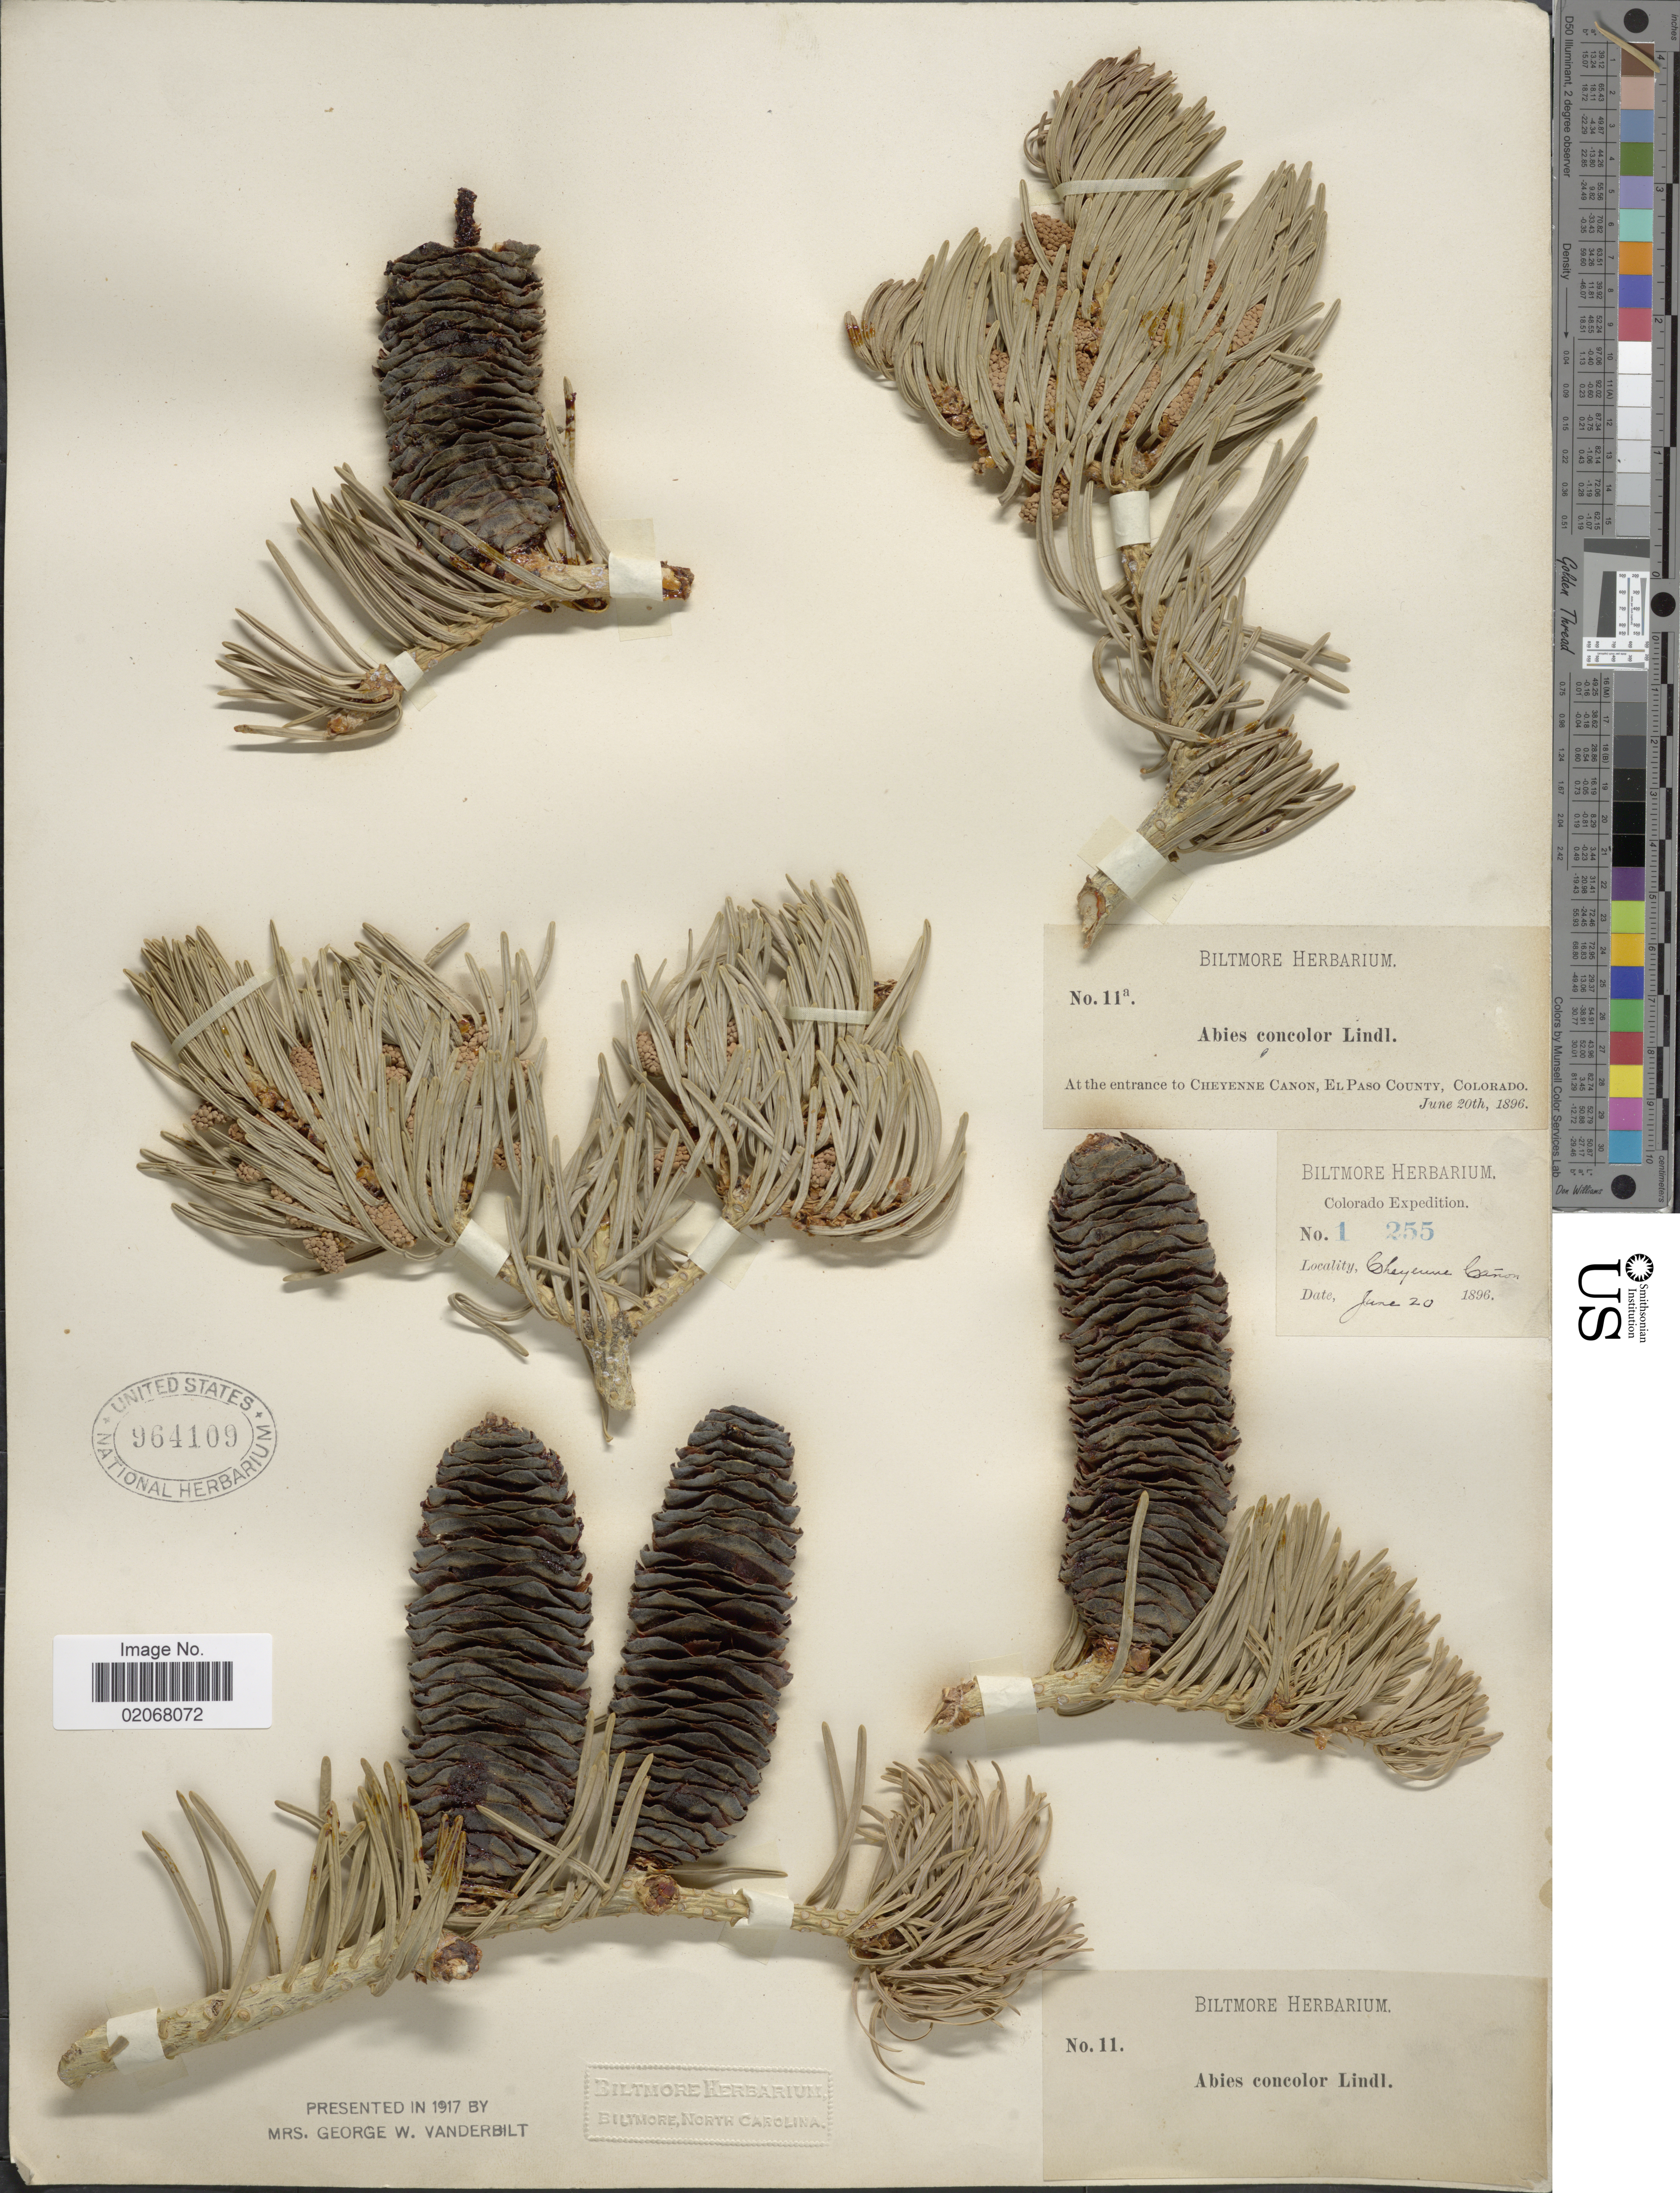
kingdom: Plantae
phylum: Tracheophyta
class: Pinopsida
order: Pinales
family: Pinaceae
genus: Abies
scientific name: Abies concolor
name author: (Gordon & Glend.) Lindl. ex Hildebr.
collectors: ex herb. Biltmore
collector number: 11a/1255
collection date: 1896-06-20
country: United States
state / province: Colorado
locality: Entrance to Cheyenne Canon, El Paso County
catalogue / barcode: US 964109